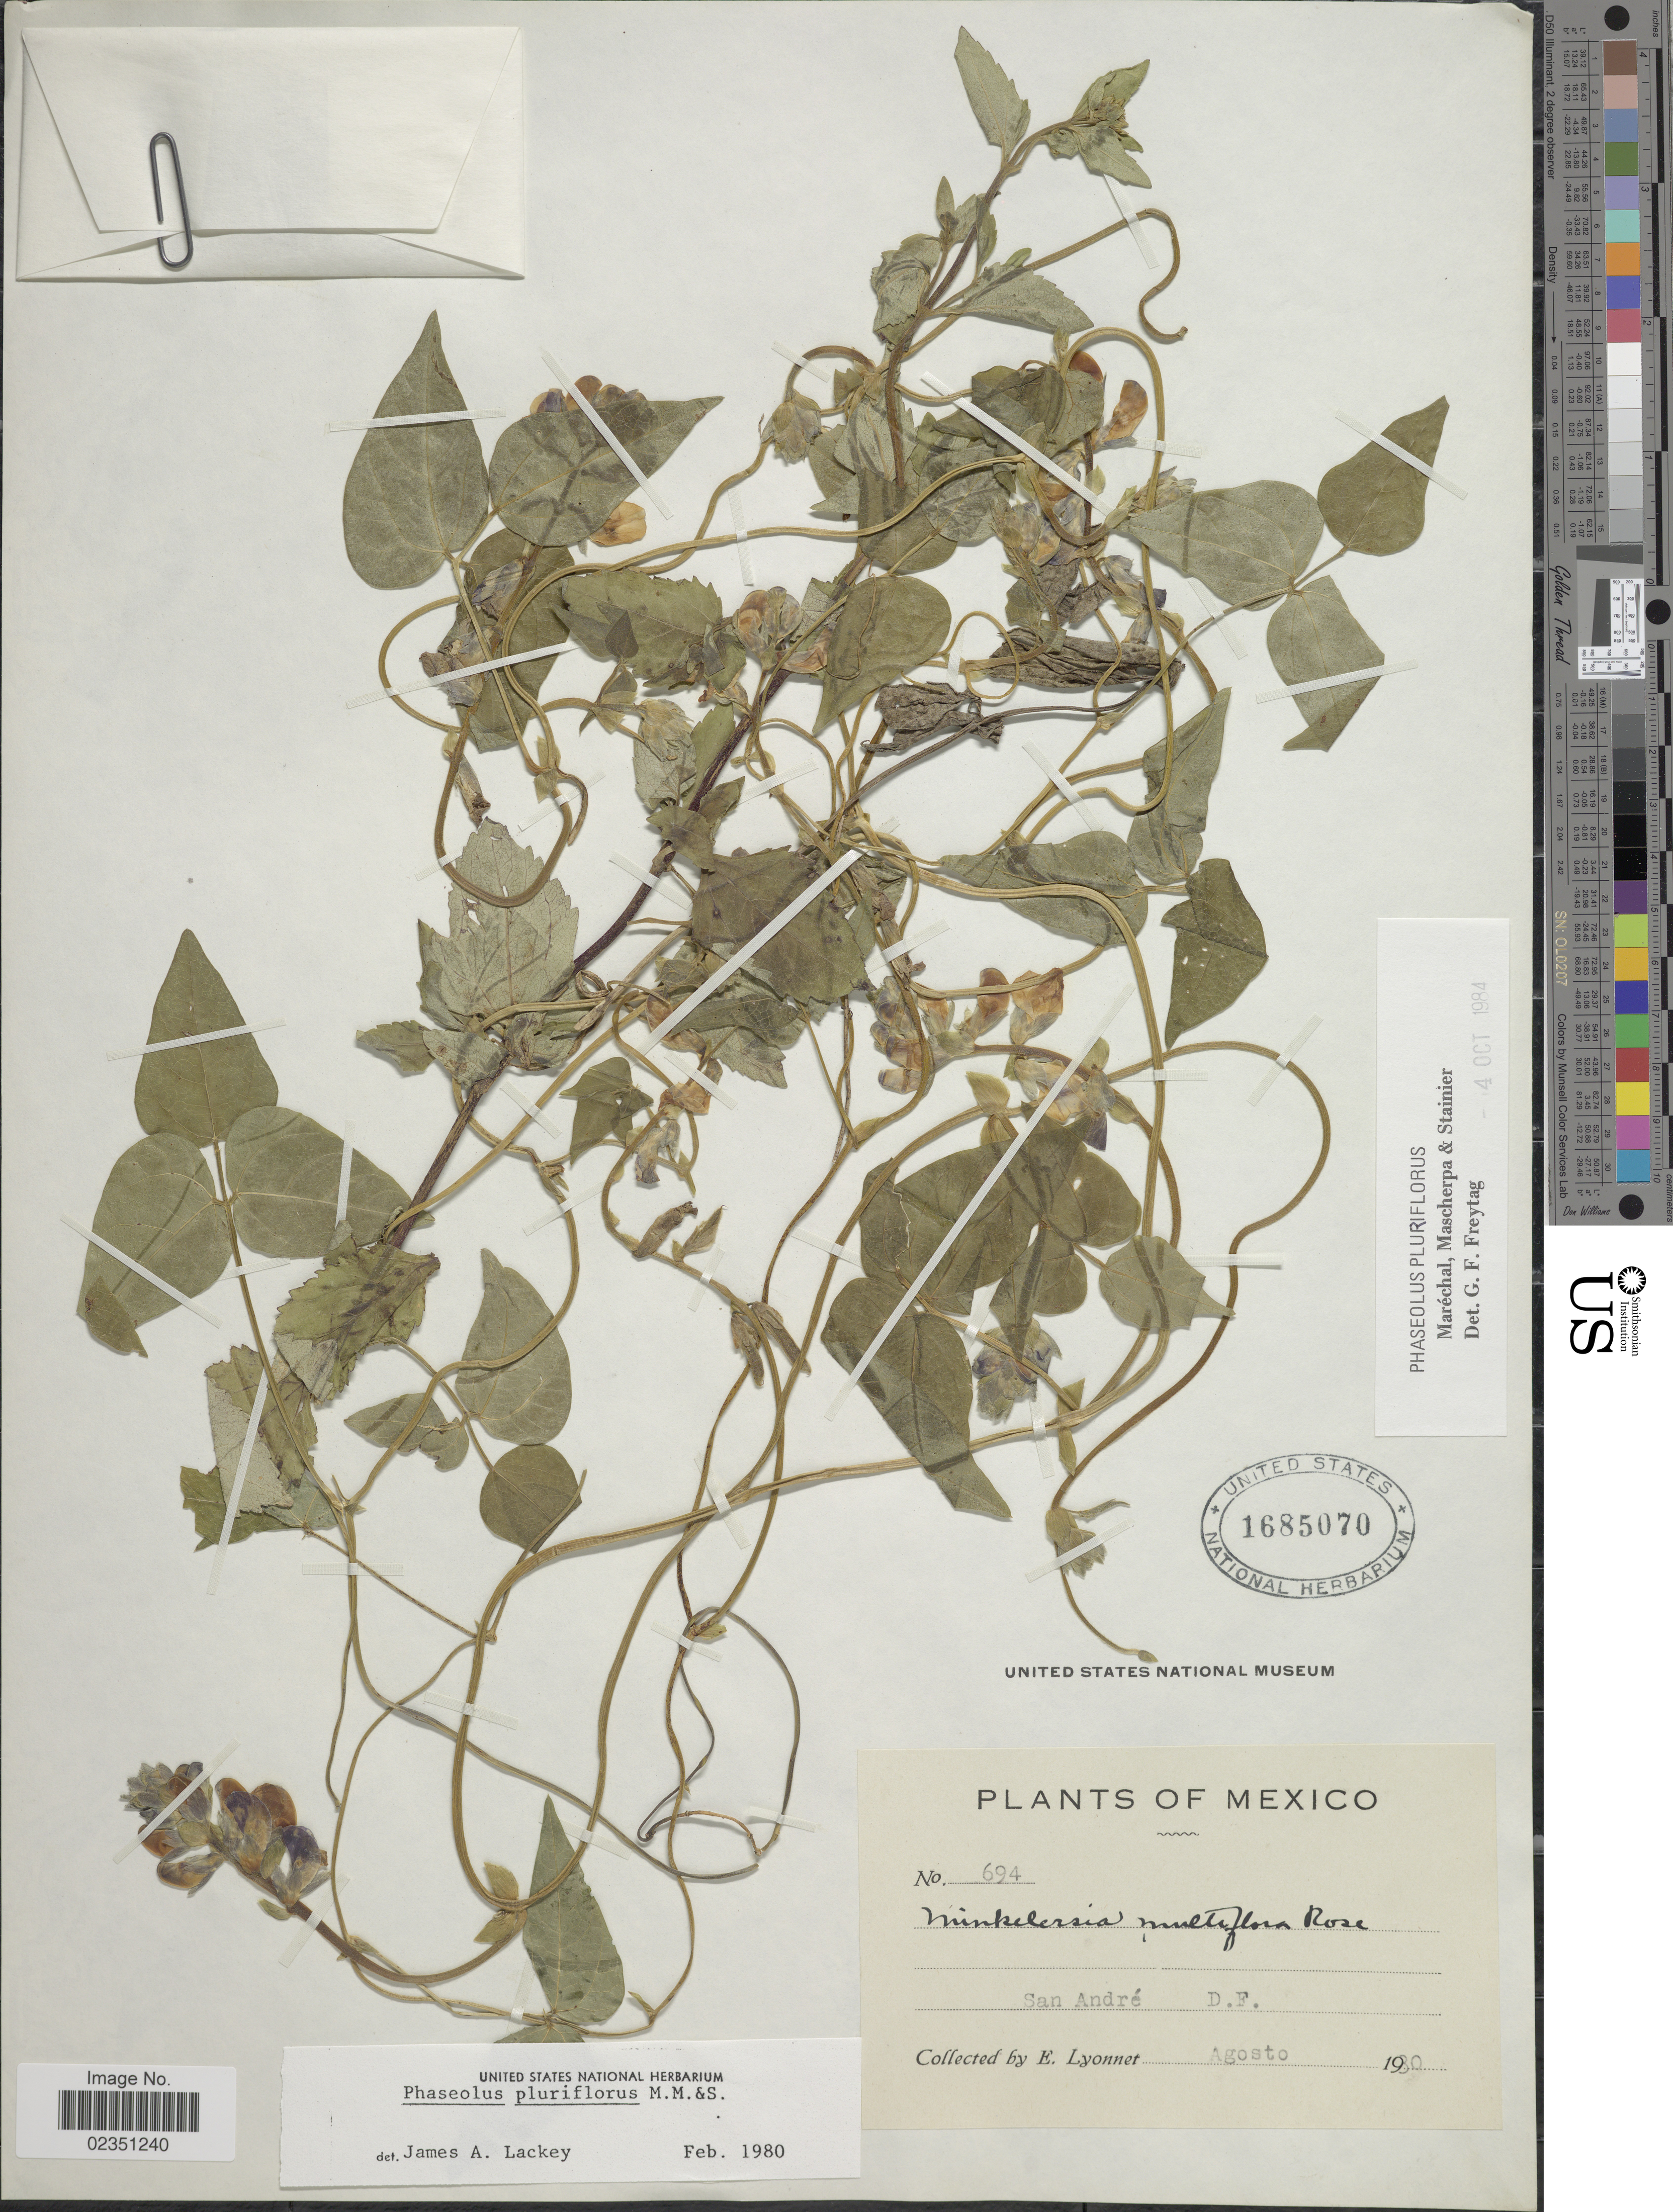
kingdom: Plantae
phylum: Tracheophyta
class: Magnoliopsida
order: Fabales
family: Fabaceae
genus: Phaseolus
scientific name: Phaseolus pluriflorus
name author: Mare. et al.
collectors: E. Lyonnet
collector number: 694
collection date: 1930-08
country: Mexico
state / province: Distrito Federal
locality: San Andre D.F.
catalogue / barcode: US 1685070